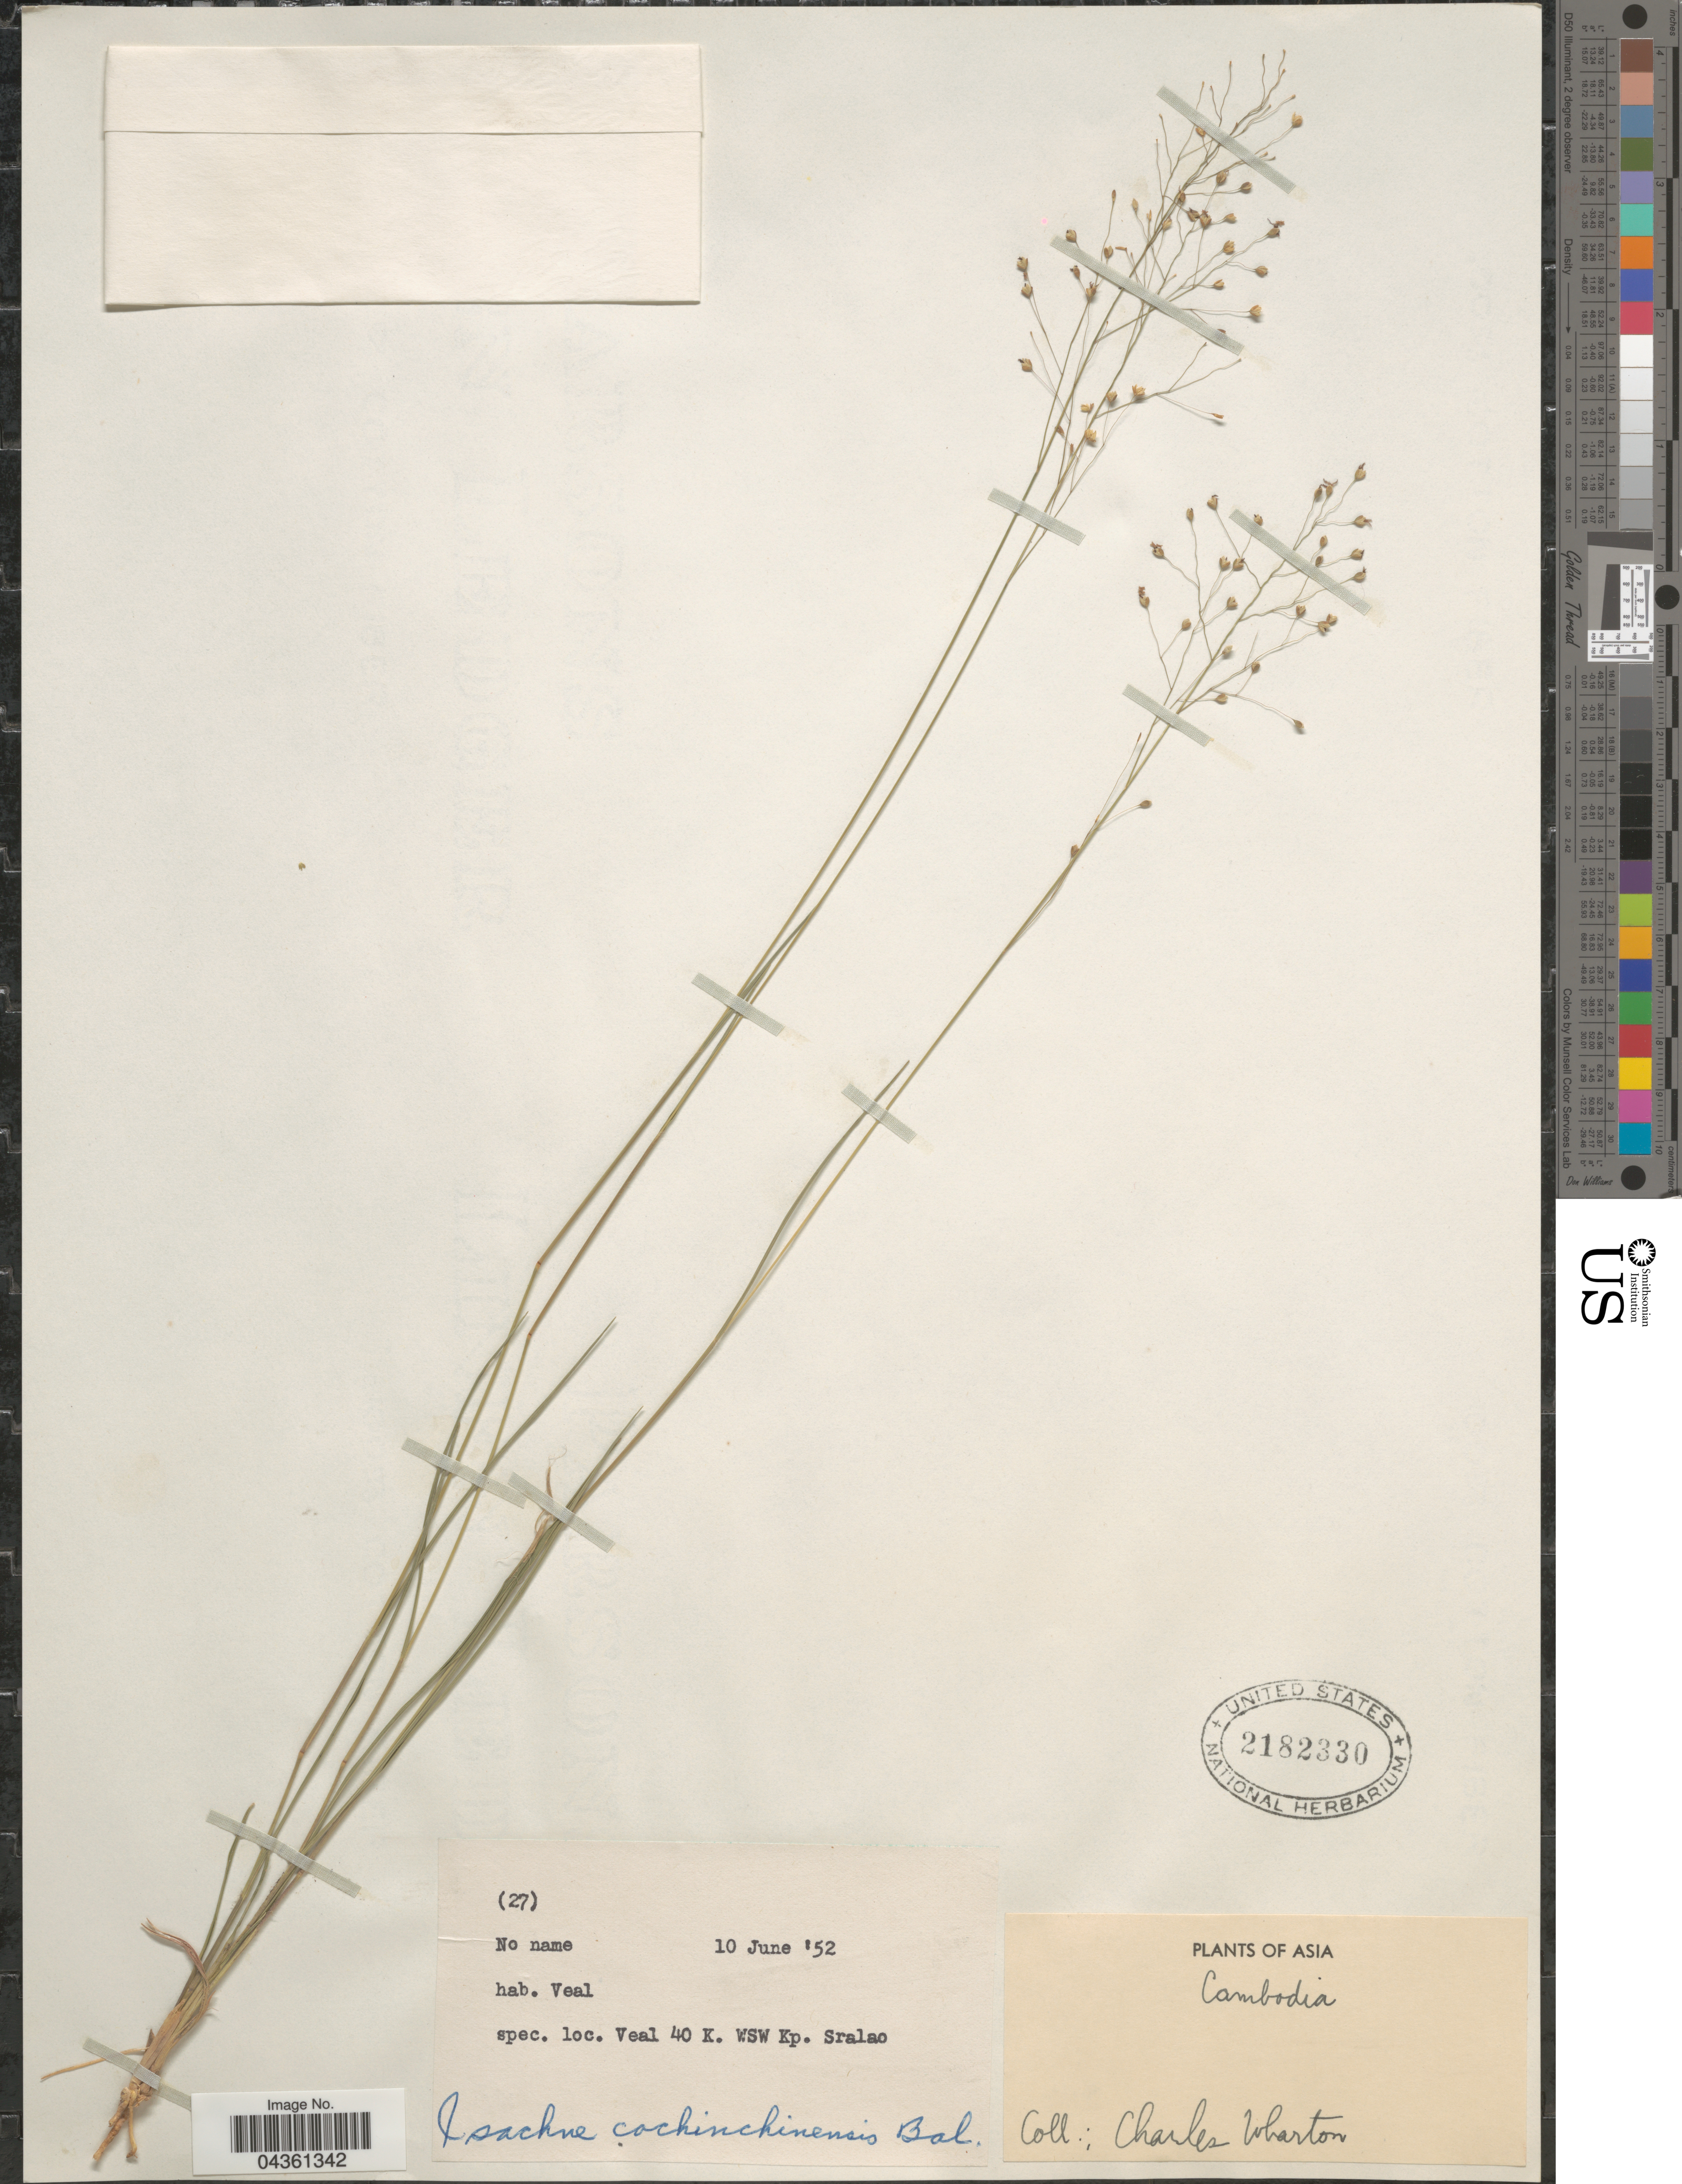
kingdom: Plantae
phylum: Tracheophyta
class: Liliopsida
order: Poales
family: Poaceae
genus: Isachne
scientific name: Isachne cochinchinensis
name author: Balansa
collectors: C. Wharton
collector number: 27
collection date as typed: Transcribed d/m/y: 10/6/52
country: Cambodia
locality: Veal. Veal 40 K. WSW Kp. Sralao.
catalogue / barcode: US 2182330